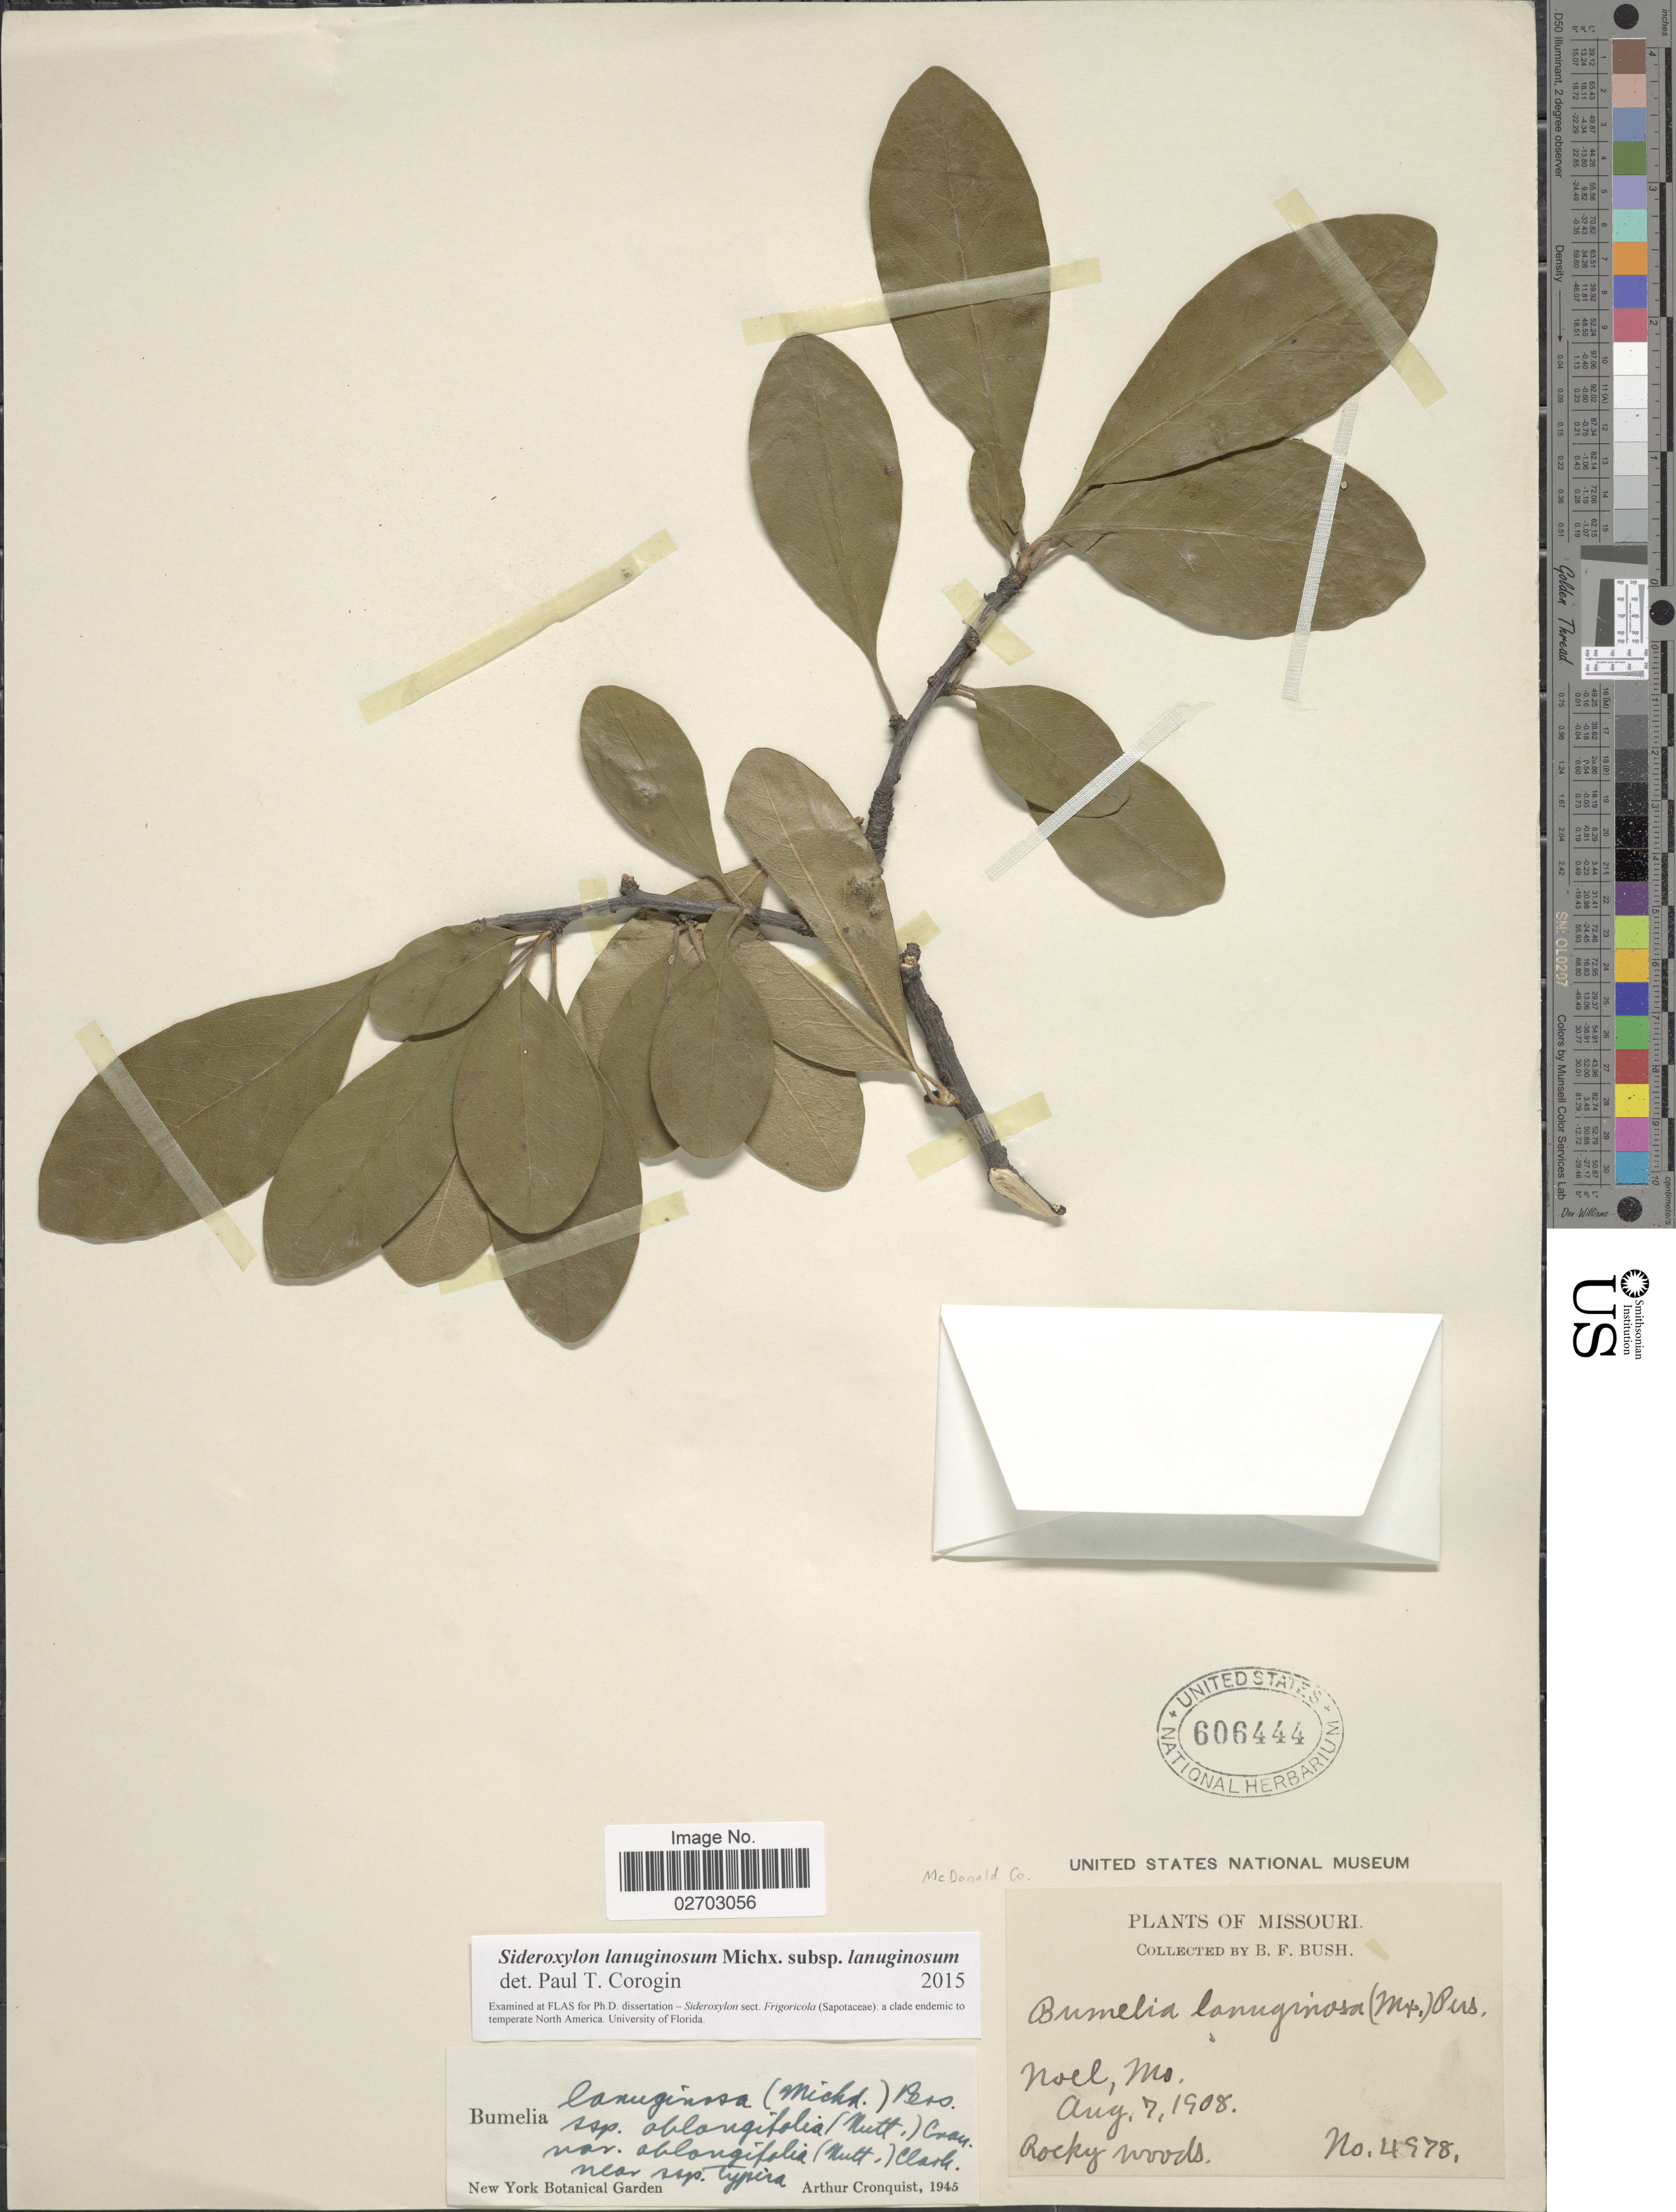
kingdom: Plantae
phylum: Tracheophyta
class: Magnoliopsida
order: Ericales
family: Sapotaceae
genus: Sideroxylon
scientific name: Sideroxylon lanuginosum subsp. lanuginosum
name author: Michx.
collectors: B. F. Bush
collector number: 4978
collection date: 1908-08-07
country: United States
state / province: Missouri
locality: Noel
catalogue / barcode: US 606444